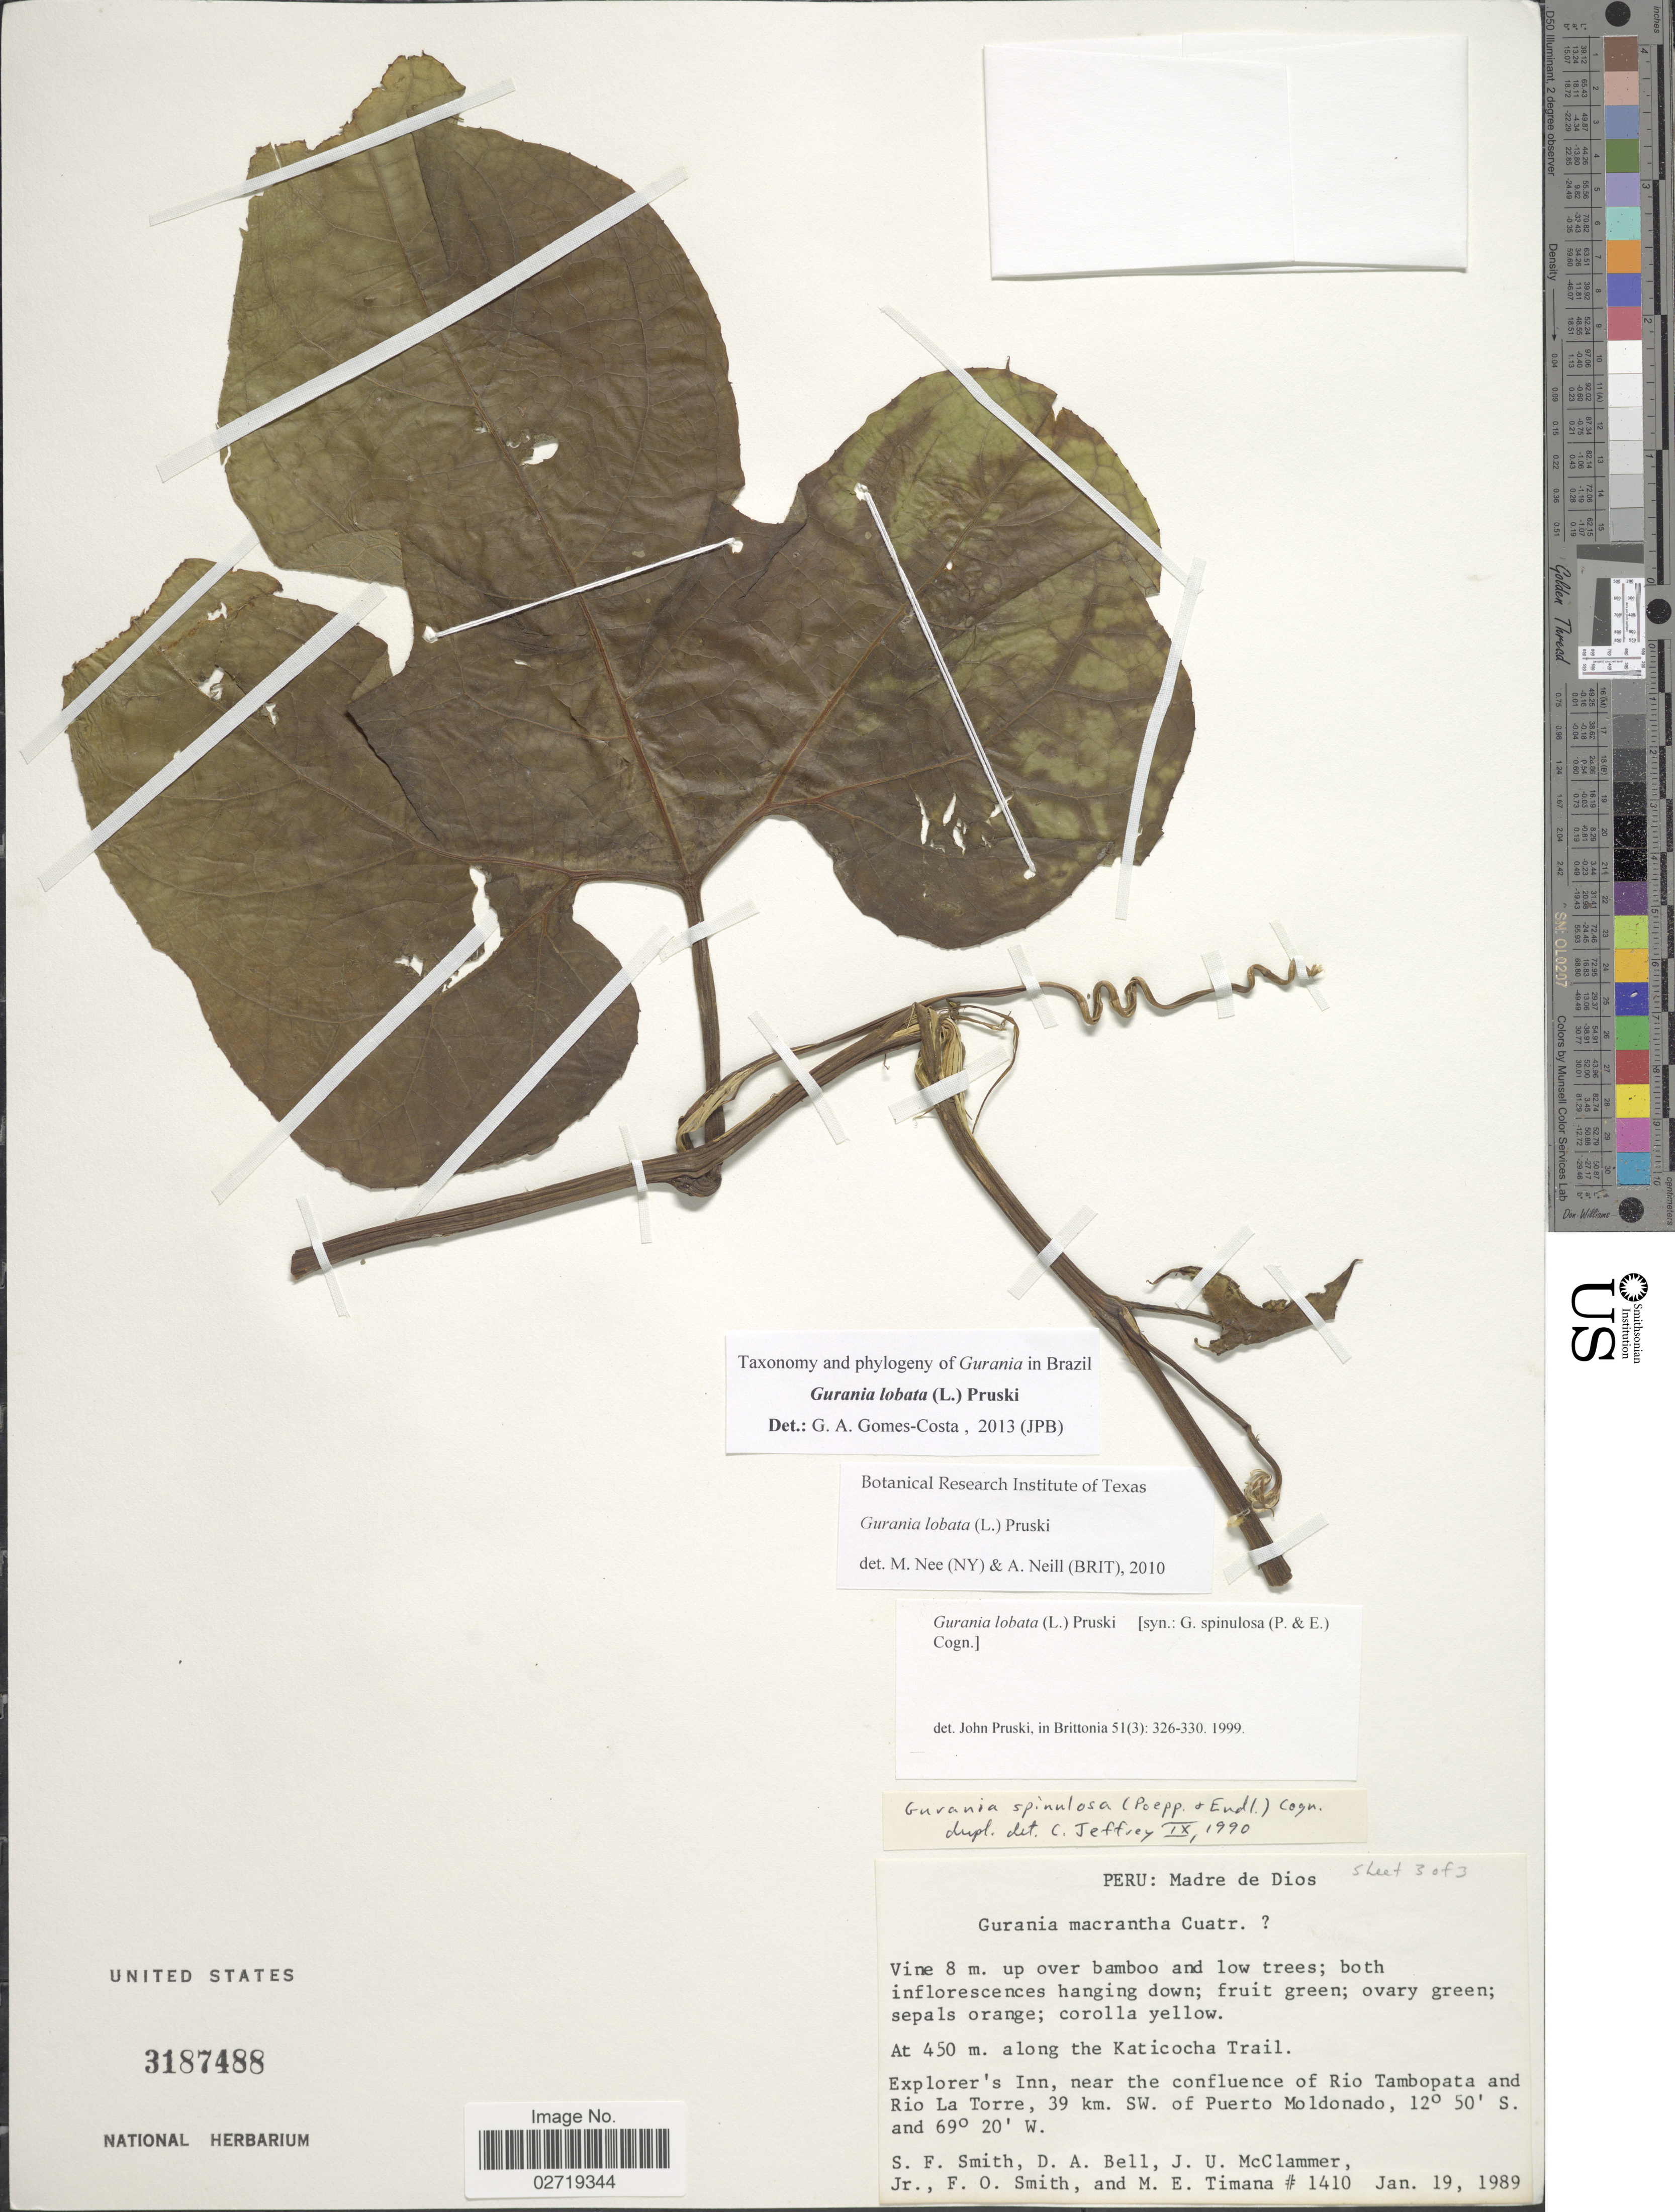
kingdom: Plantae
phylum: Tracheophyta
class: Magnoliopsida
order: Cucurbitales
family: Cucurbitaceae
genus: Gurania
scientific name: Gurania lobata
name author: (L.) Pruski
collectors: S.F. Smith, D. A. Bell, J. McClammer Jr. & F. Smith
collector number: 1410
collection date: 1989-01-19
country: Peru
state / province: Madre de Dios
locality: Along the Katicocha Trail, Explorer's Inn, near the confluence of Rio Tambopata and Rio La Torre, 39 km SW of Puerto Maldonado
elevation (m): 450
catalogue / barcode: US 3187488